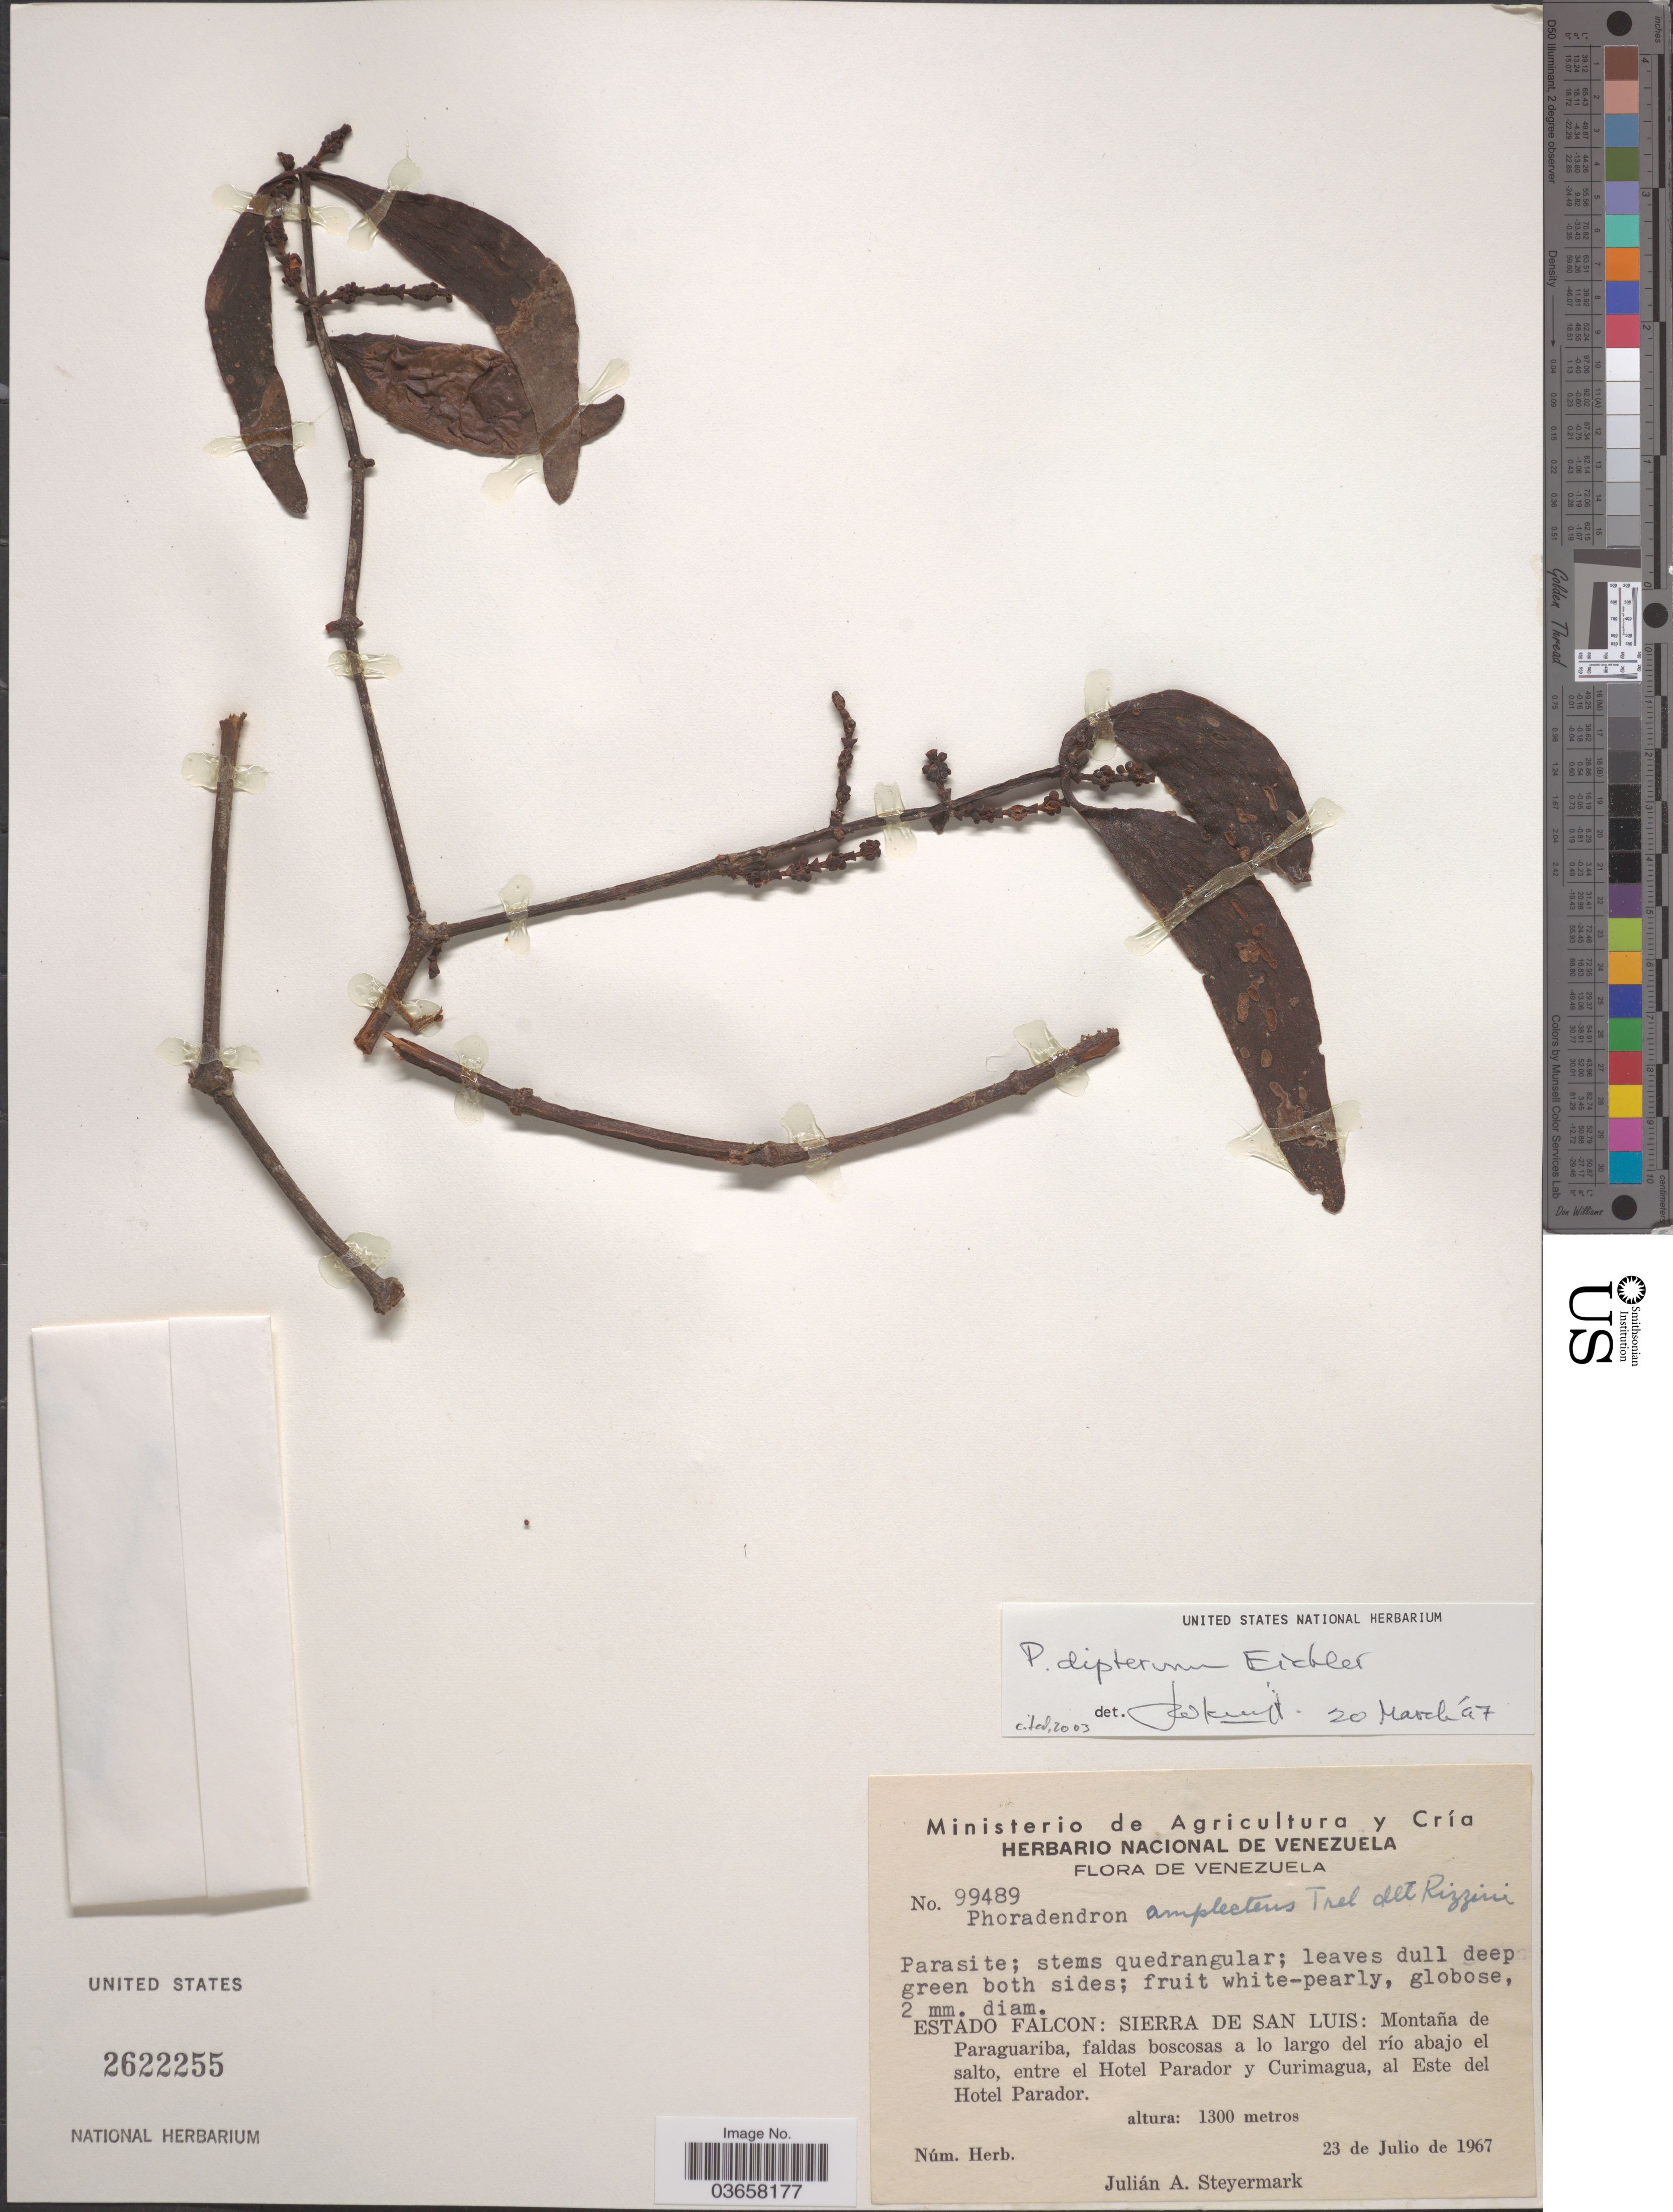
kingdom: Plantae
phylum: Tracheophyta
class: Magnoliopsida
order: Santalales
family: Viscaceae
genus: Phoradendron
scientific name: Phoradendron dipterum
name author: Eichler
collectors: J. Steyermark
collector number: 99489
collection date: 1967-07-23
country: Venezuela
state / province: Falcón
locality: Sierra de San Luis: Montaña de Paraguariba, faldas boscosas a lo largo del río abajo el salto, entre el Hotel Parador y Curimagua, al Este del Hotel Parador.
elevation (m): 1300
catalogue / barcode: US 2622255